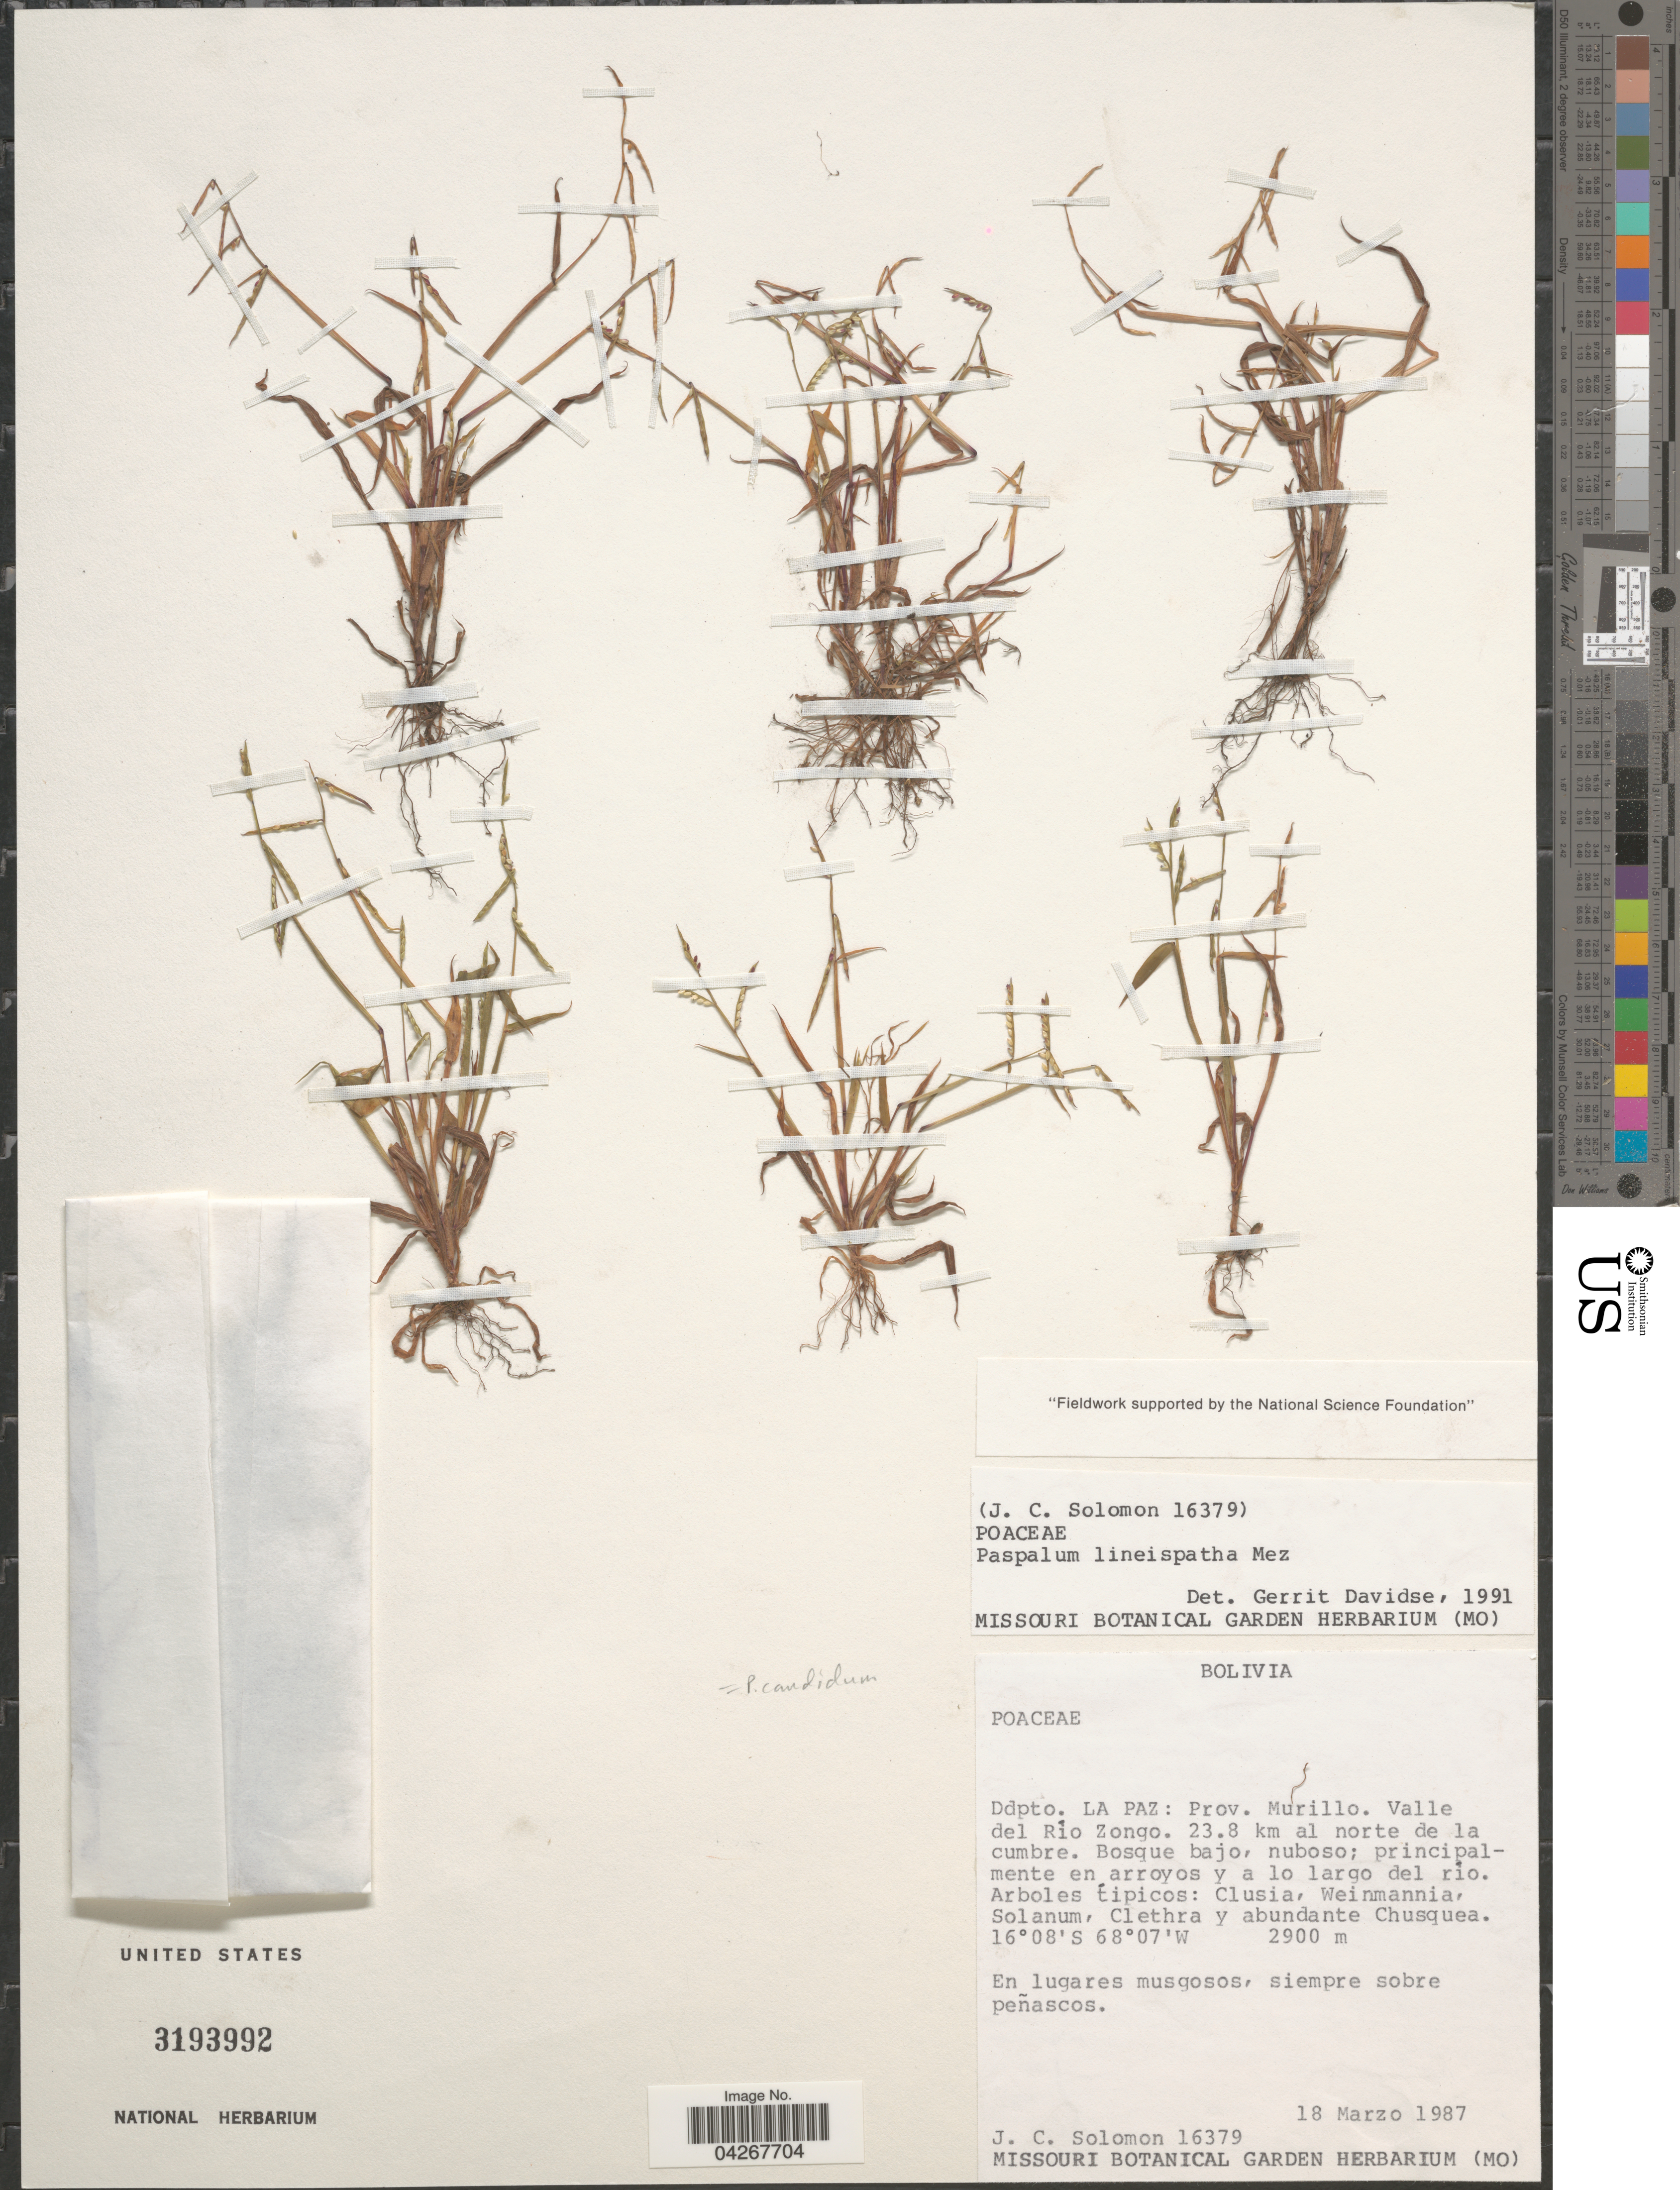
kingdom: Plantae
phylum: Tracheophyta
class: Liliopsida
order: Poales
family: Poaceae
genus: Paspalum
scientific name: Paspalum candidum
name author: (Humb. & Bonpl. ex Fleugge) Kunth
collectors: J. C. Solomon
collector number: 16379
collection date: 1987-03-18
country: Bolivia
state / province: La Paz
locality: Ddpto. LA PAZ: Prov. Murillo. Valle del Rio Zongo. 23.8 km al norte de la cumbre.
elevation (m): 2900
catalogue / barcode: US 3193992